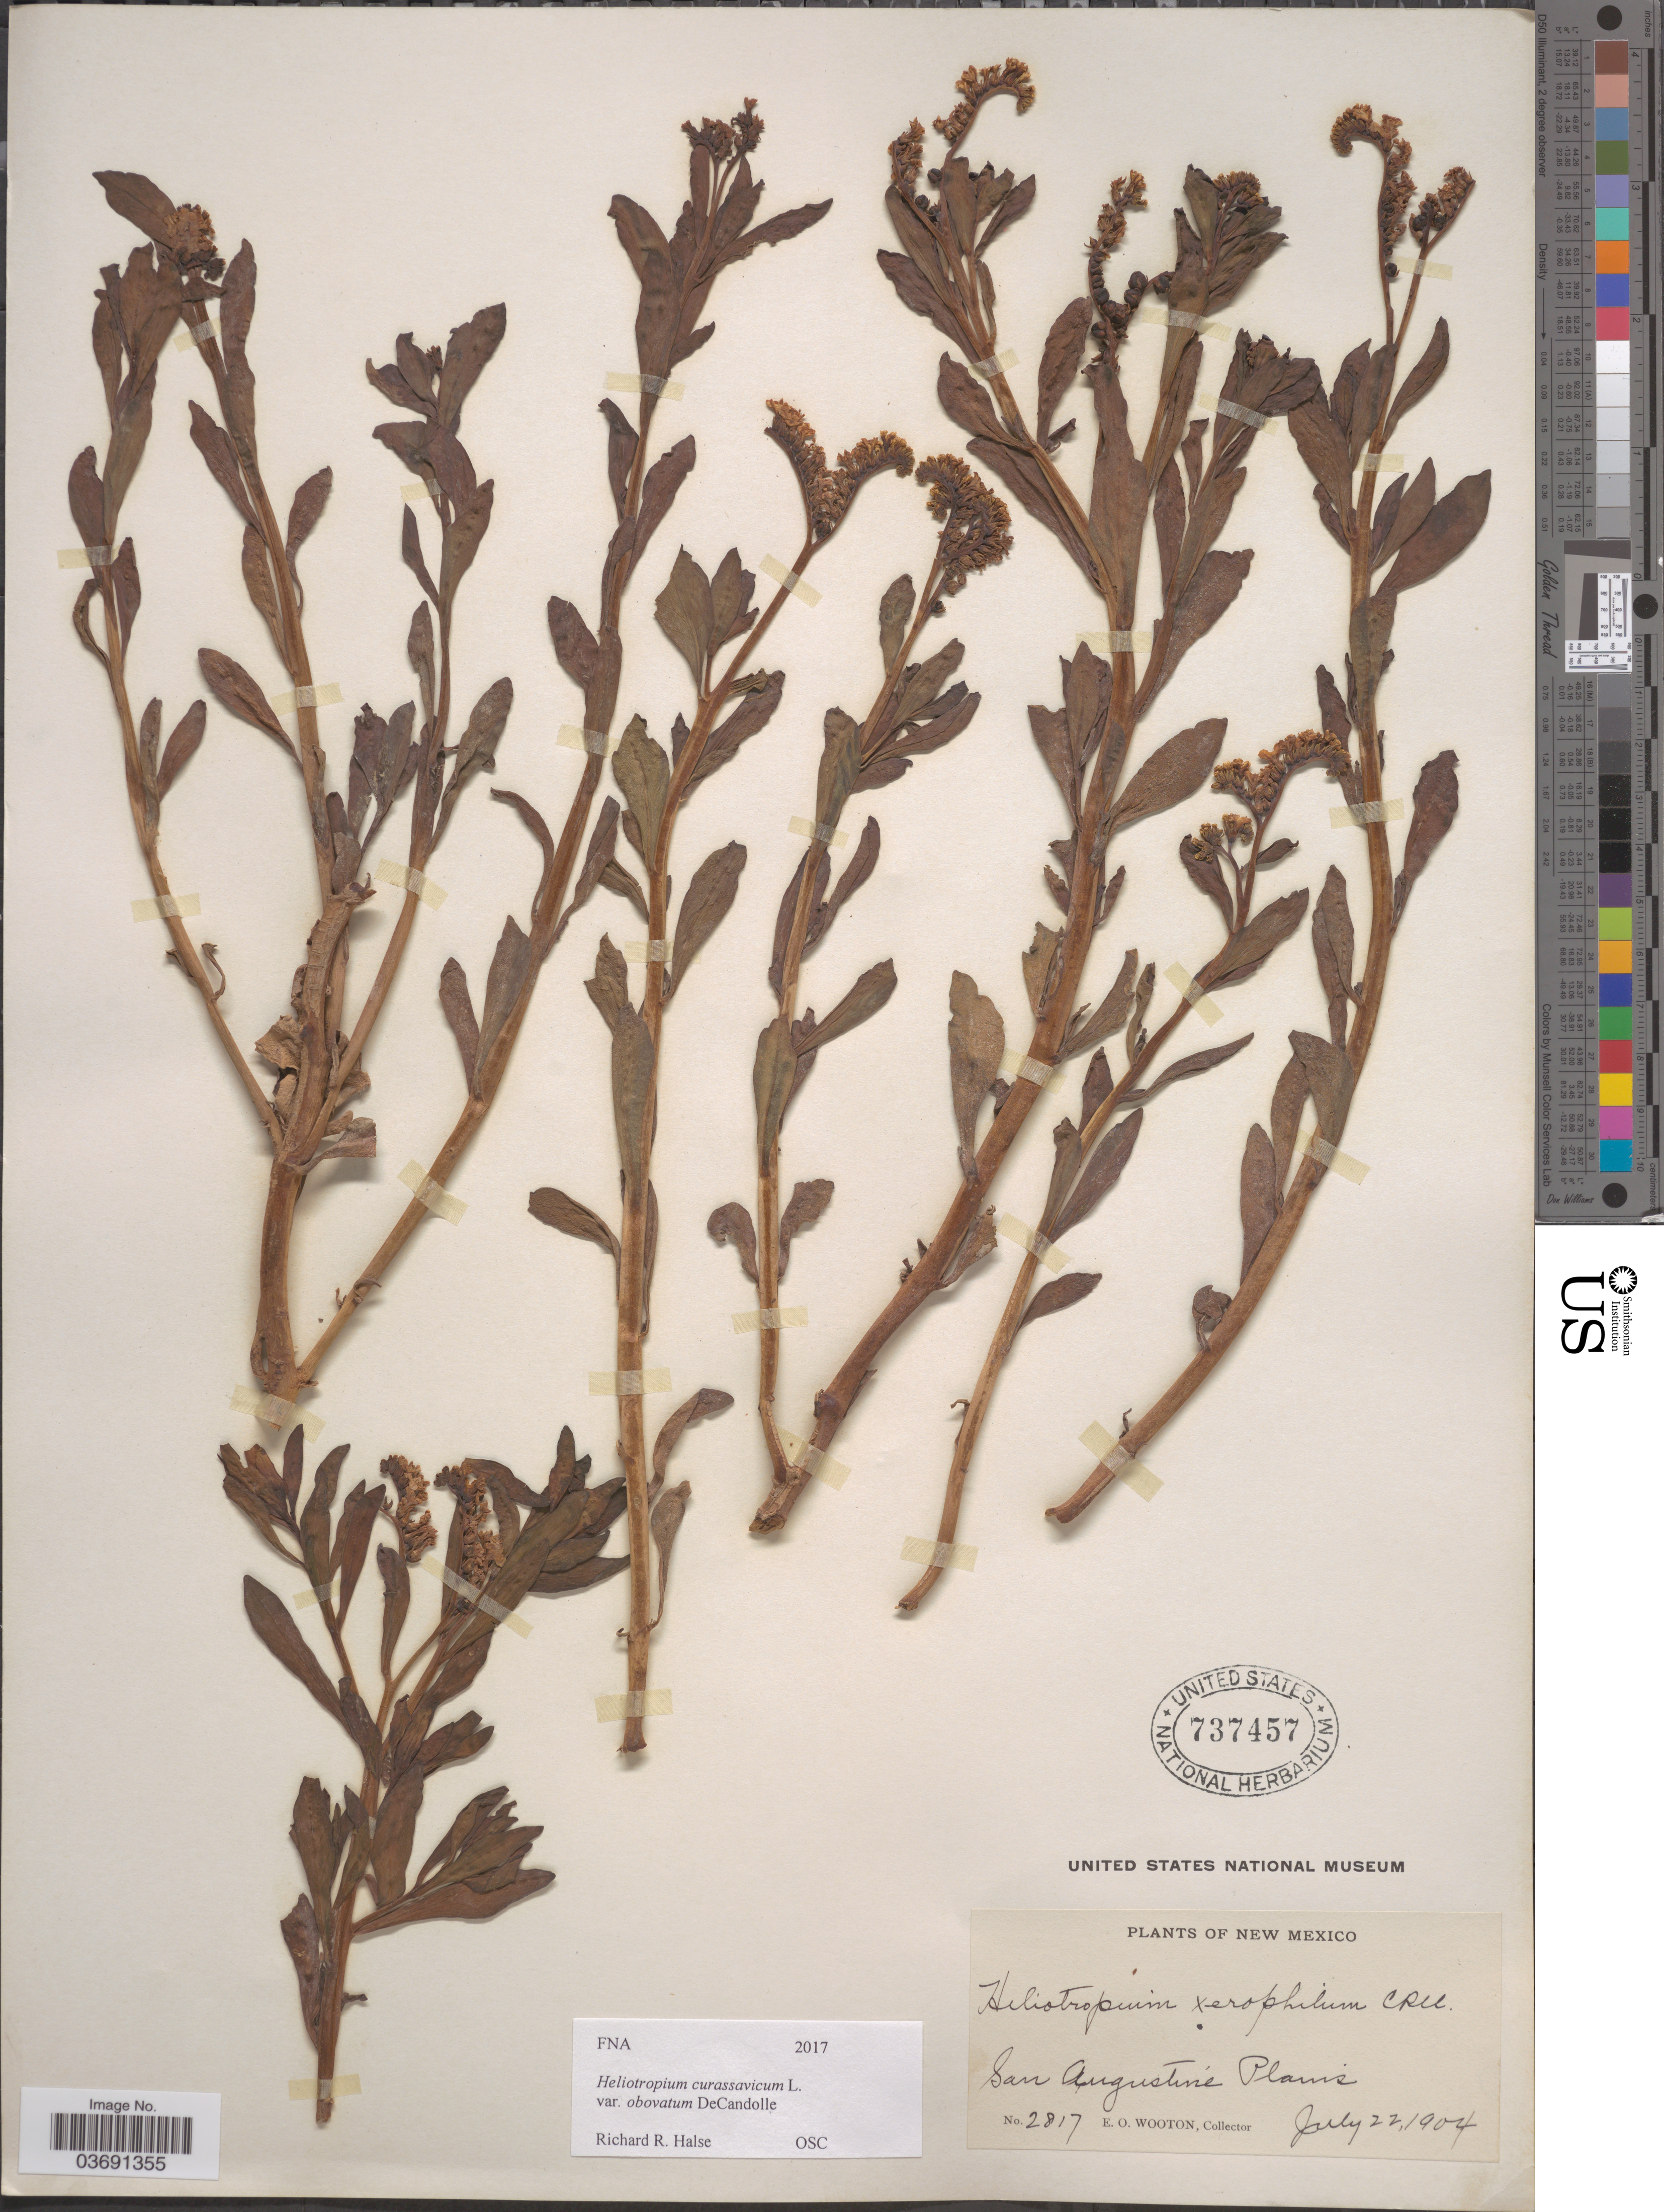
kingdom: Plantae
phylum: Tracheophyta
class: Magnoliopsida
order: Boraginales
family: Heliotropiaceae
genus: Heliotropium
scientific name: Heliotropium curassavicum subsp. obovatum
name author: (DC.) Á. Löve & D. Löve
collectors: E. O. Wooton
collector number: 2817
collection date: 1904-07-22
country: United States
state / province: New Mexico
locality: San Augustine Plains.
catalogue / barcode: US 737457